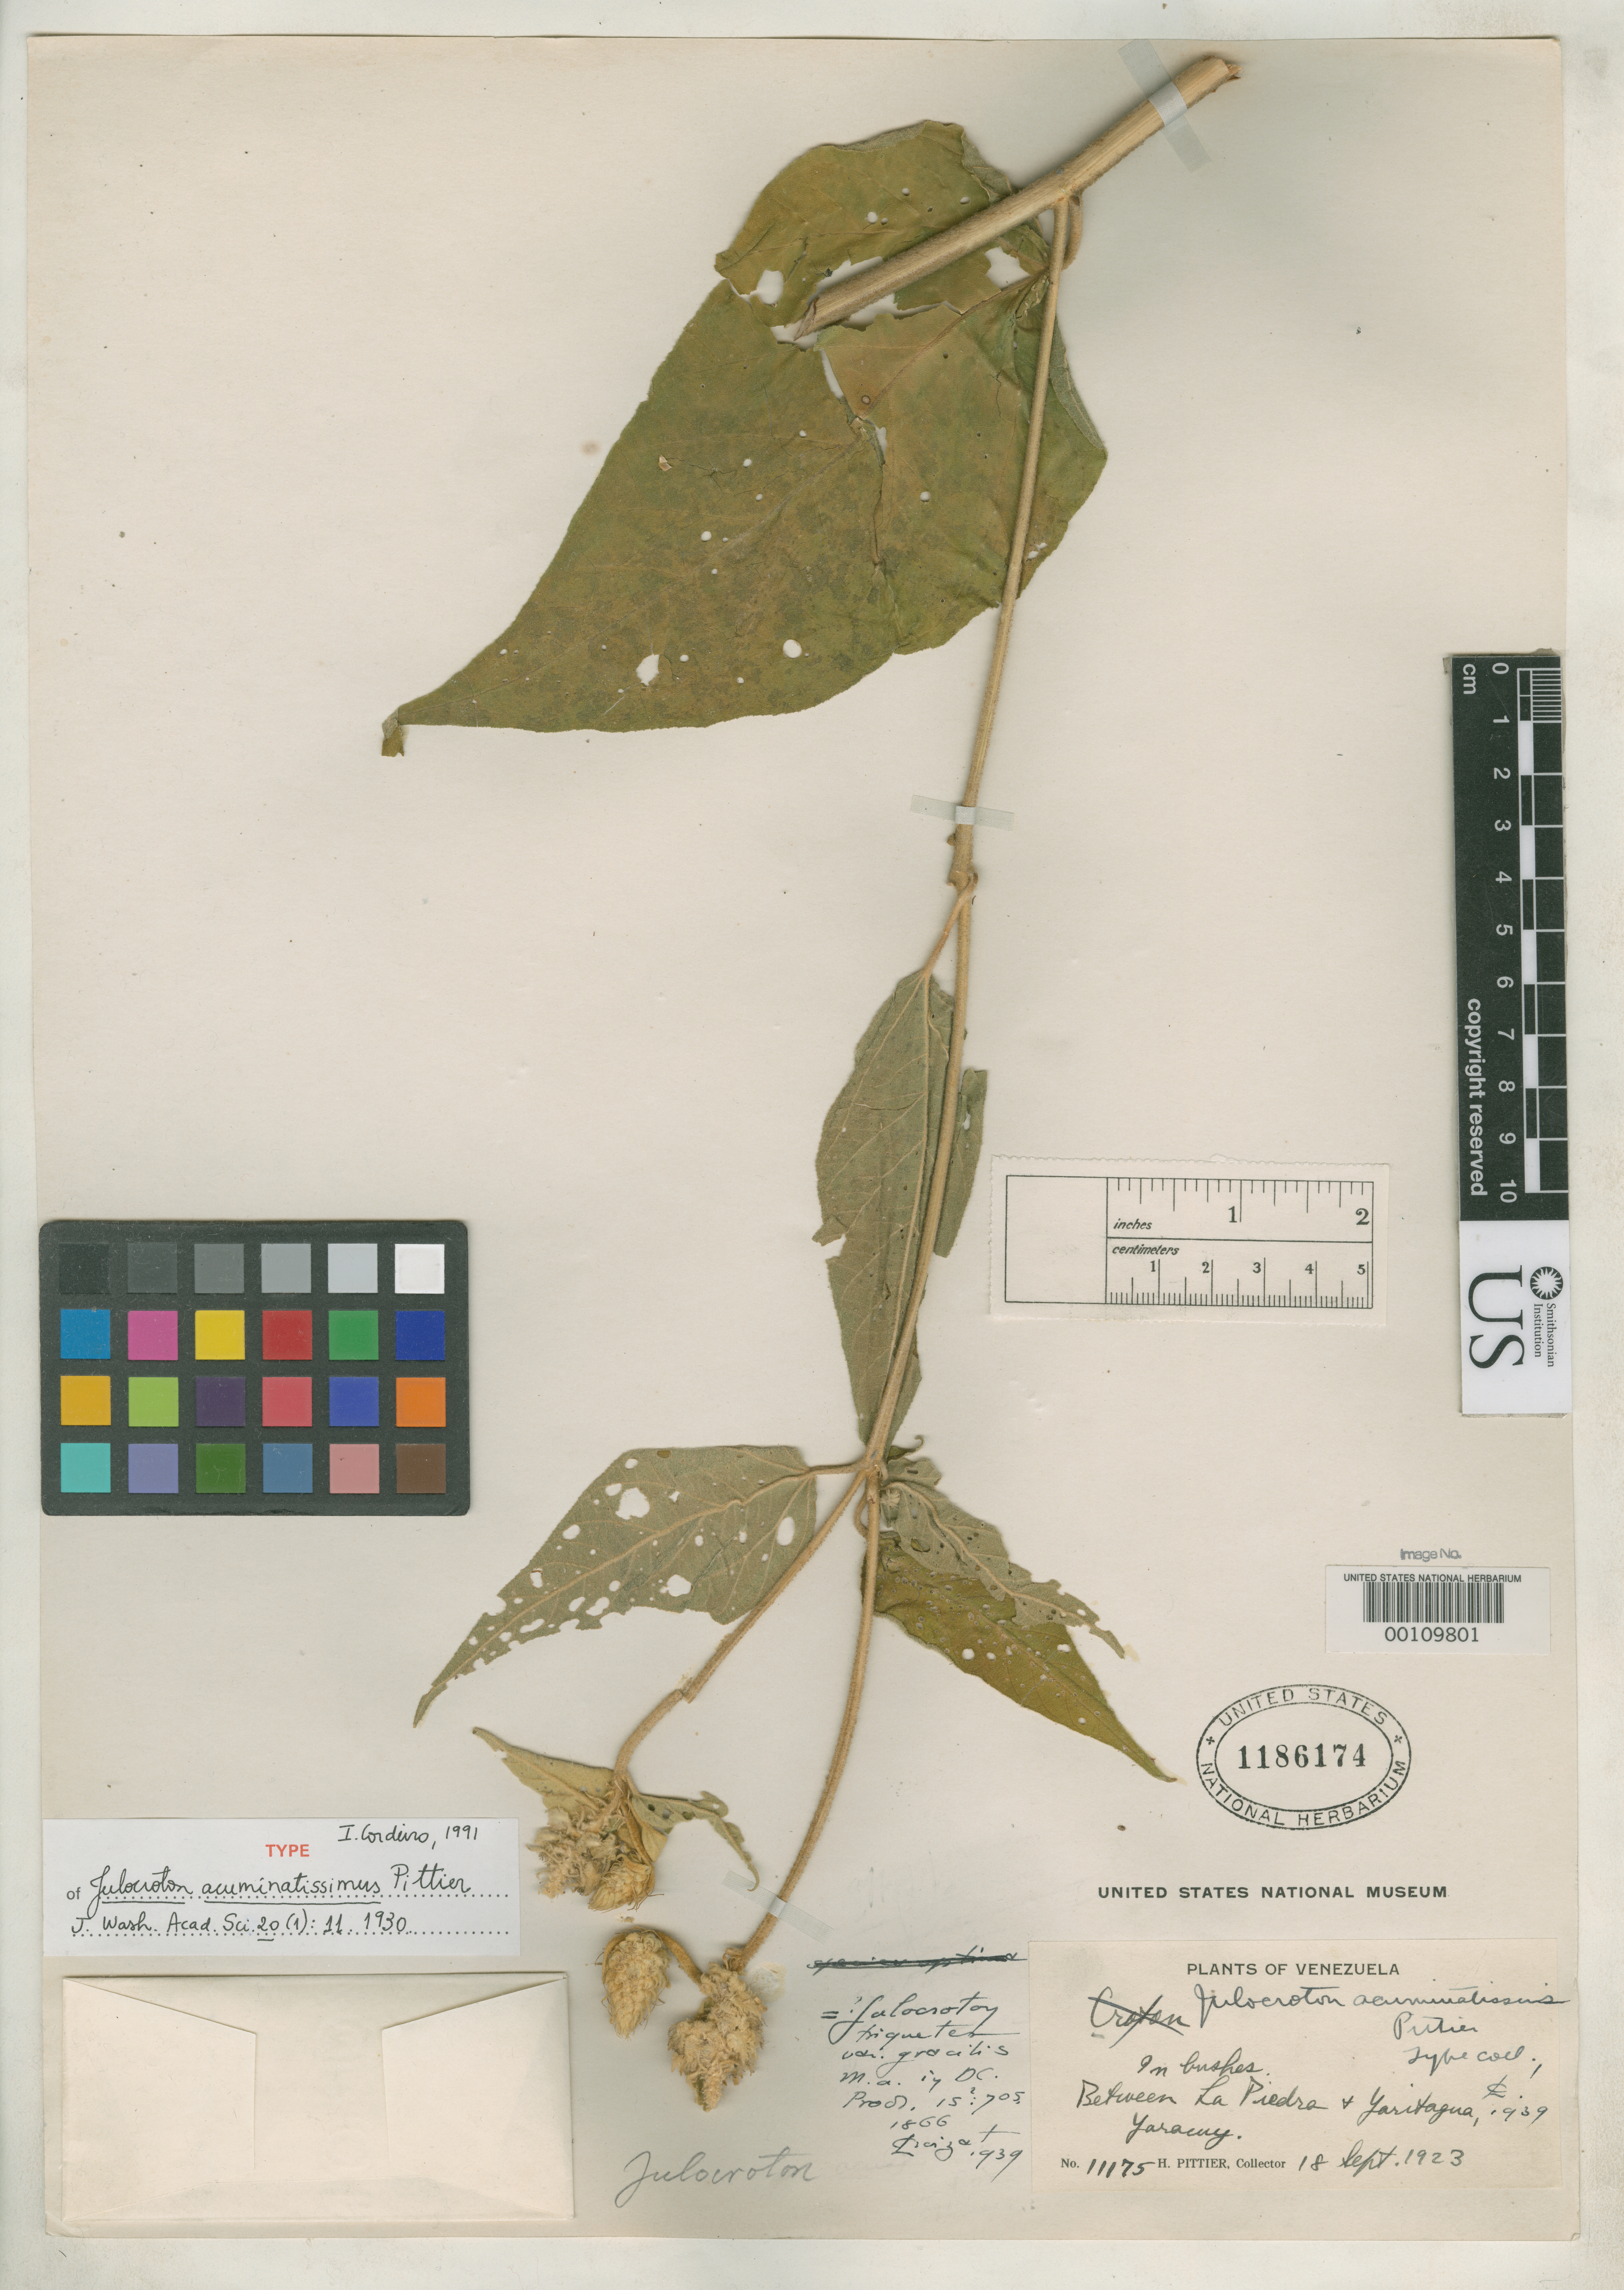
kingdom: Plantae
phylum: Tracheophyta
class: Magnoliopsida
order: Malpighiales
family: Euphorbiaceae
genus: Julocroton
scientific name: Julocroton acuminatissimus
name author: Pittier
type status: Type Collection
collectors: H. F. Pittier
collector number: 11175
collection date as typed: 18 Sep 1923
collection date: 1923-09-18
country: Venezuela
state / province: Yaracuy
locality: Between La Piedre & Yaritagua.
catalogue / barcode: US 1186174